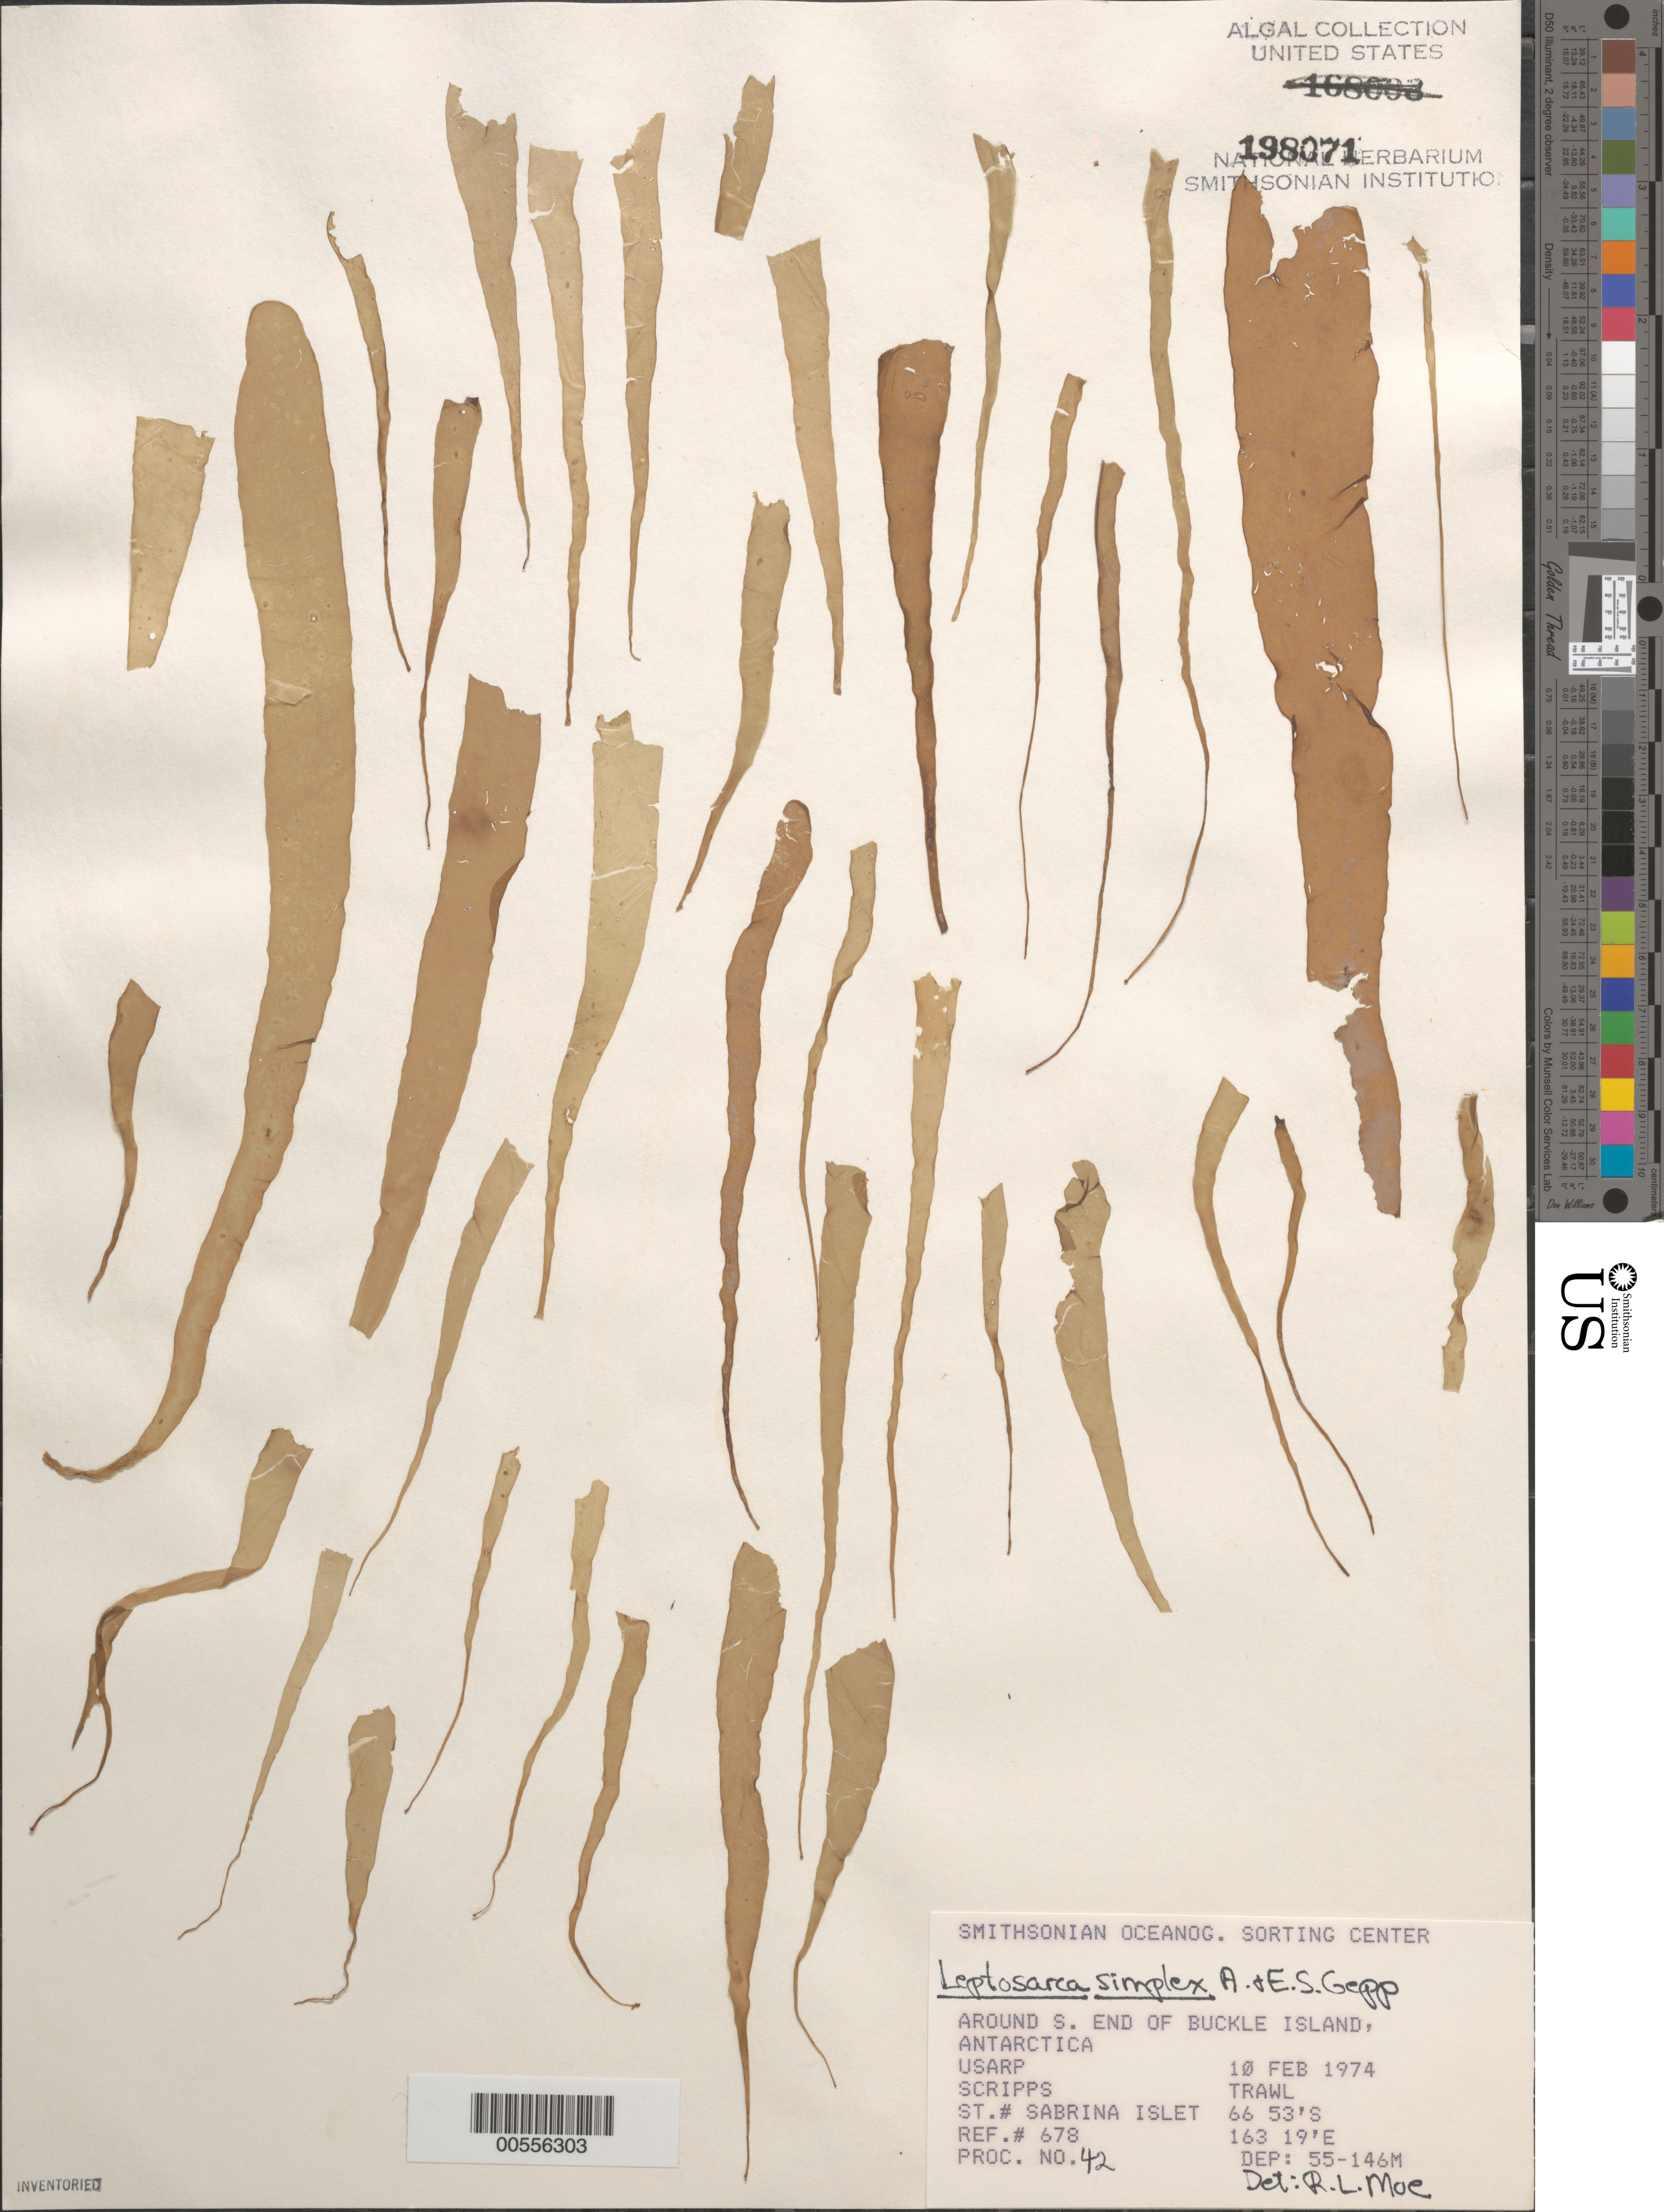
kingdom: Plantae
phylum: Rhodophyta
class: Florideophyceae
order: Palmariales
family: Palmariaceae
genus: Palmaria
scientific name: Palmaria decipiens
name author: (Reinsch) Ricker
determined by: Algae name updating Project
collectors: Scripps Institution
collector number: Station Sabrina Islet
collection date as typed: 10 Feb 1974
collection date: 1974-02-10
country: Antarctica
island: Buckle Island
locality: South end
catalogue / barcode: US 198071